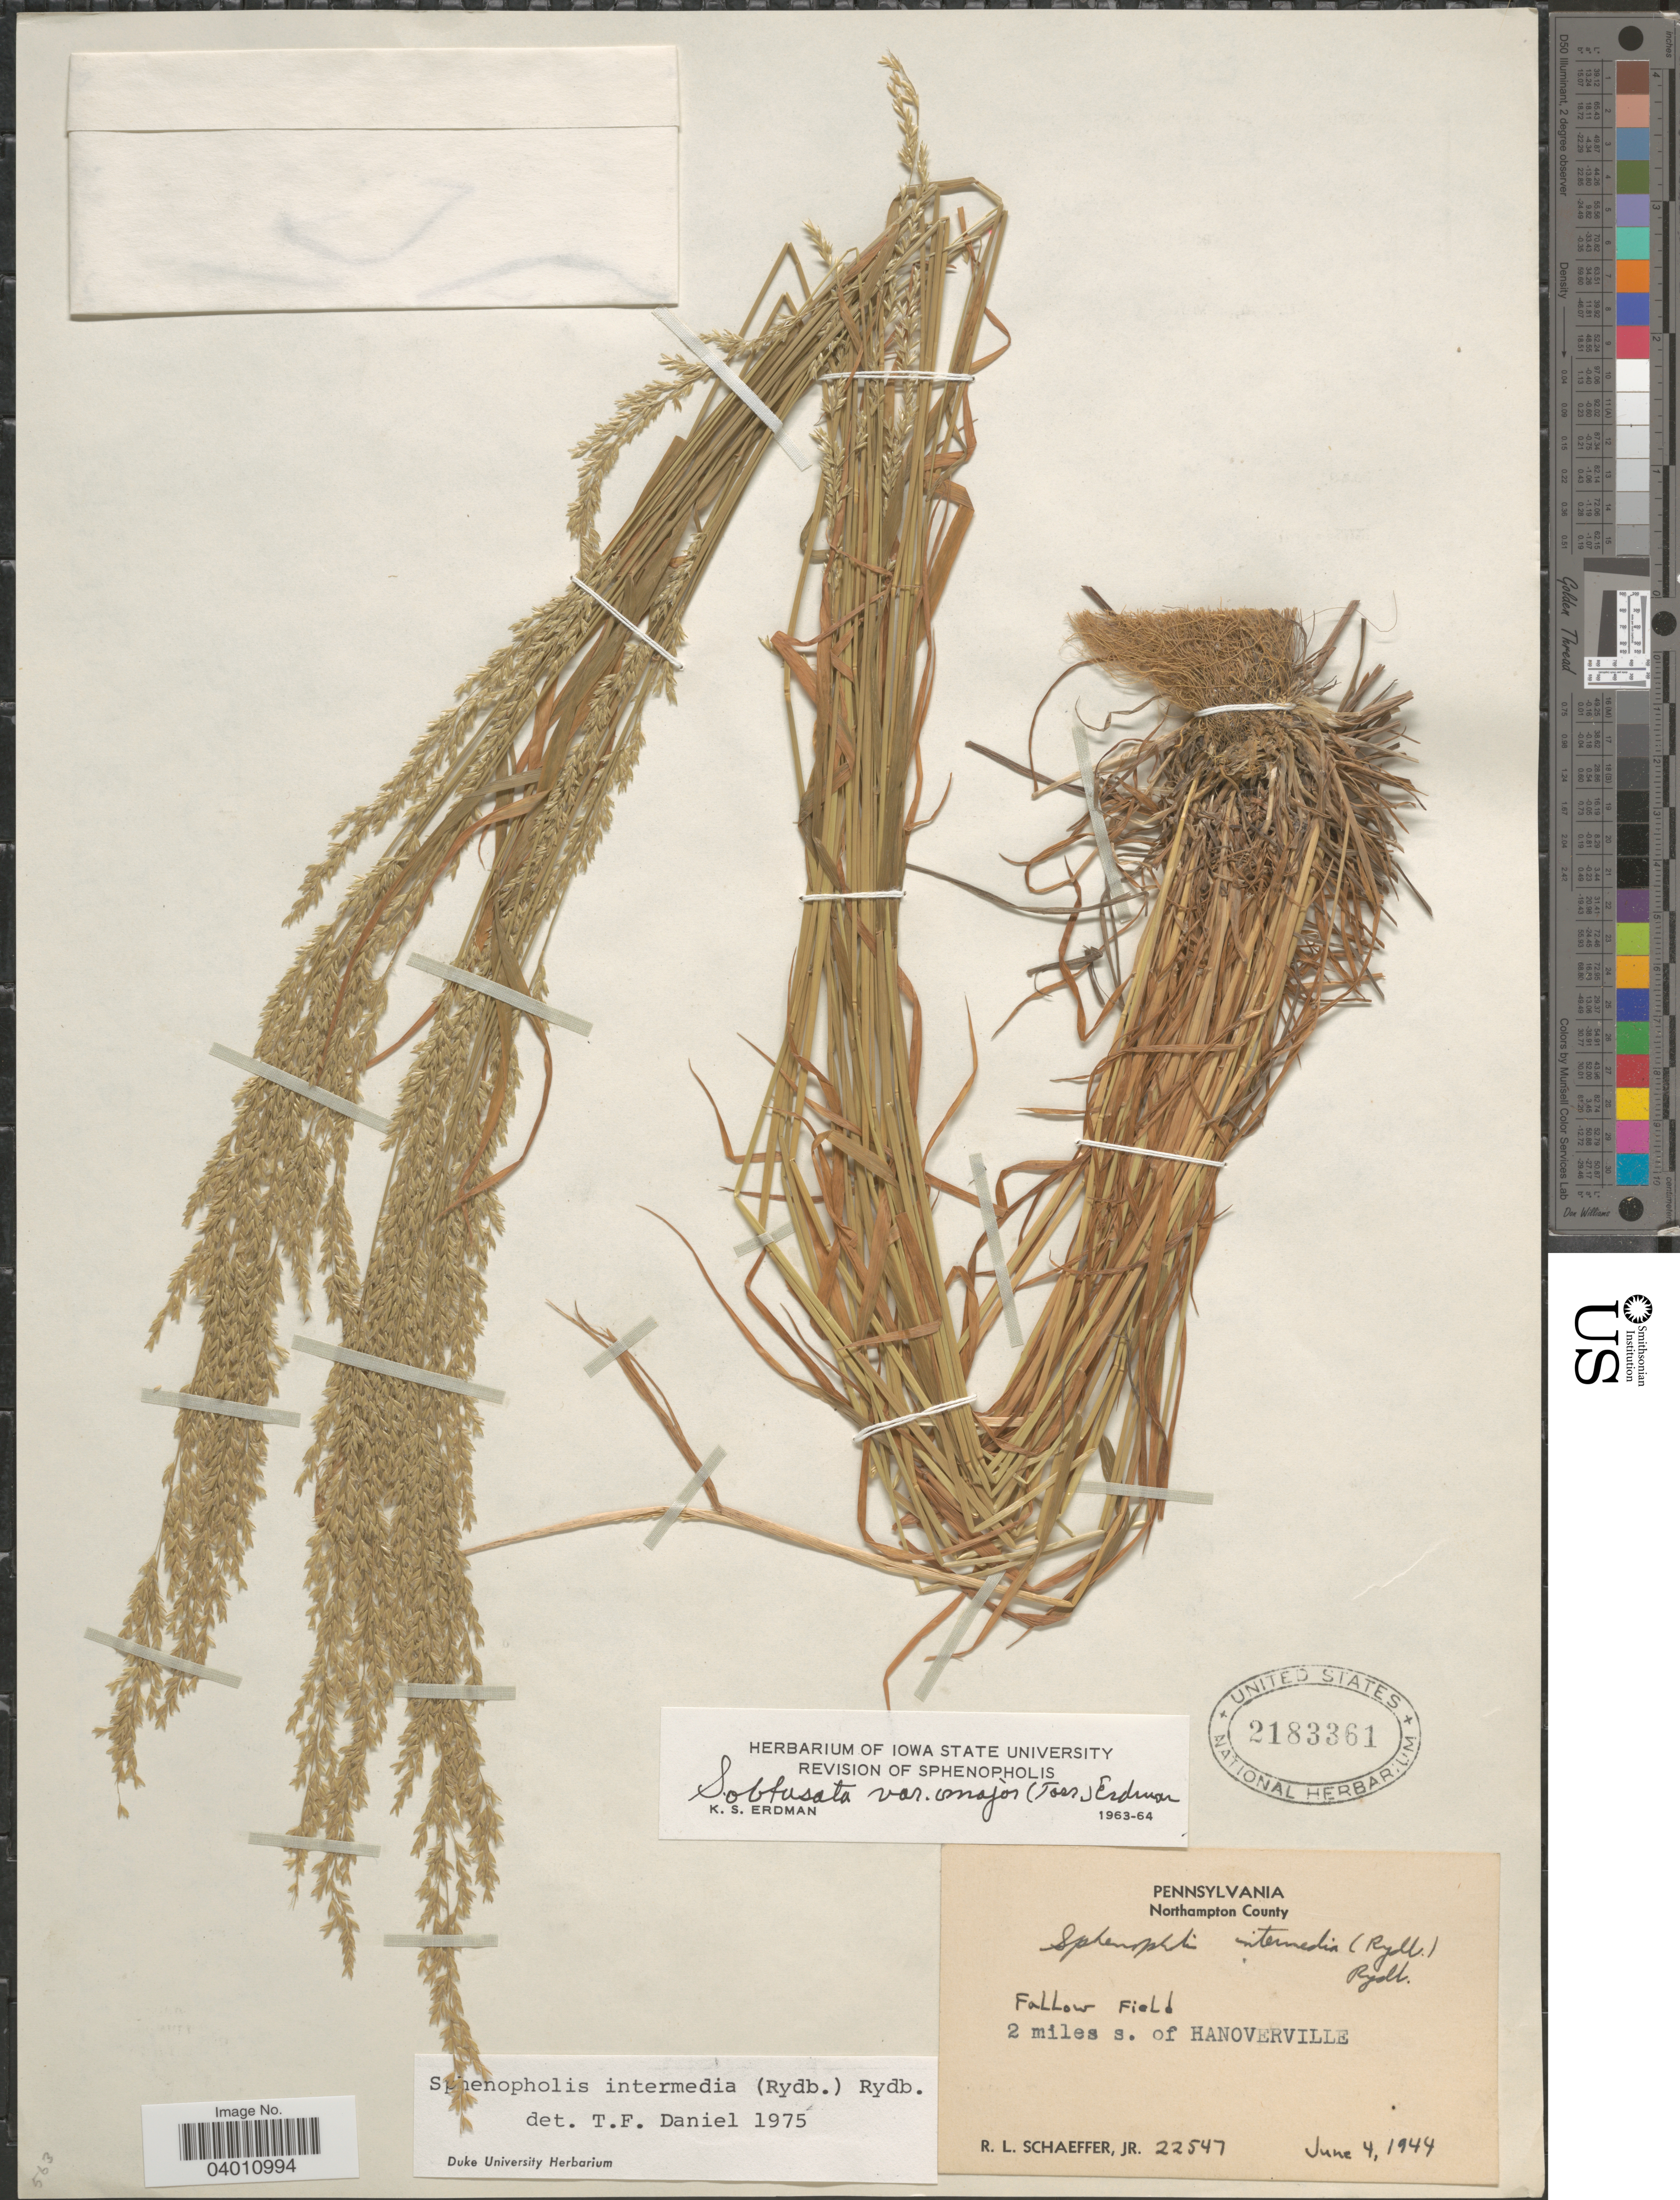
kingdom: Plantae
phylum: Tracheophyta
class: Liliopsida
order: Poales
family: Poaceae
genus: Sphenopholis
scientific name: Sphenopholis intermedia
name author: (Rydb.) Rydb.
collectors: R. L. Schaeffer Jr.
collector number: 22547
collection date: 1944-06-04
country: United States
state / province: Pennsylvania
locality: Northampton County. 2 miles s. of Hanoverville.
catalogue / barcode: US 2183361